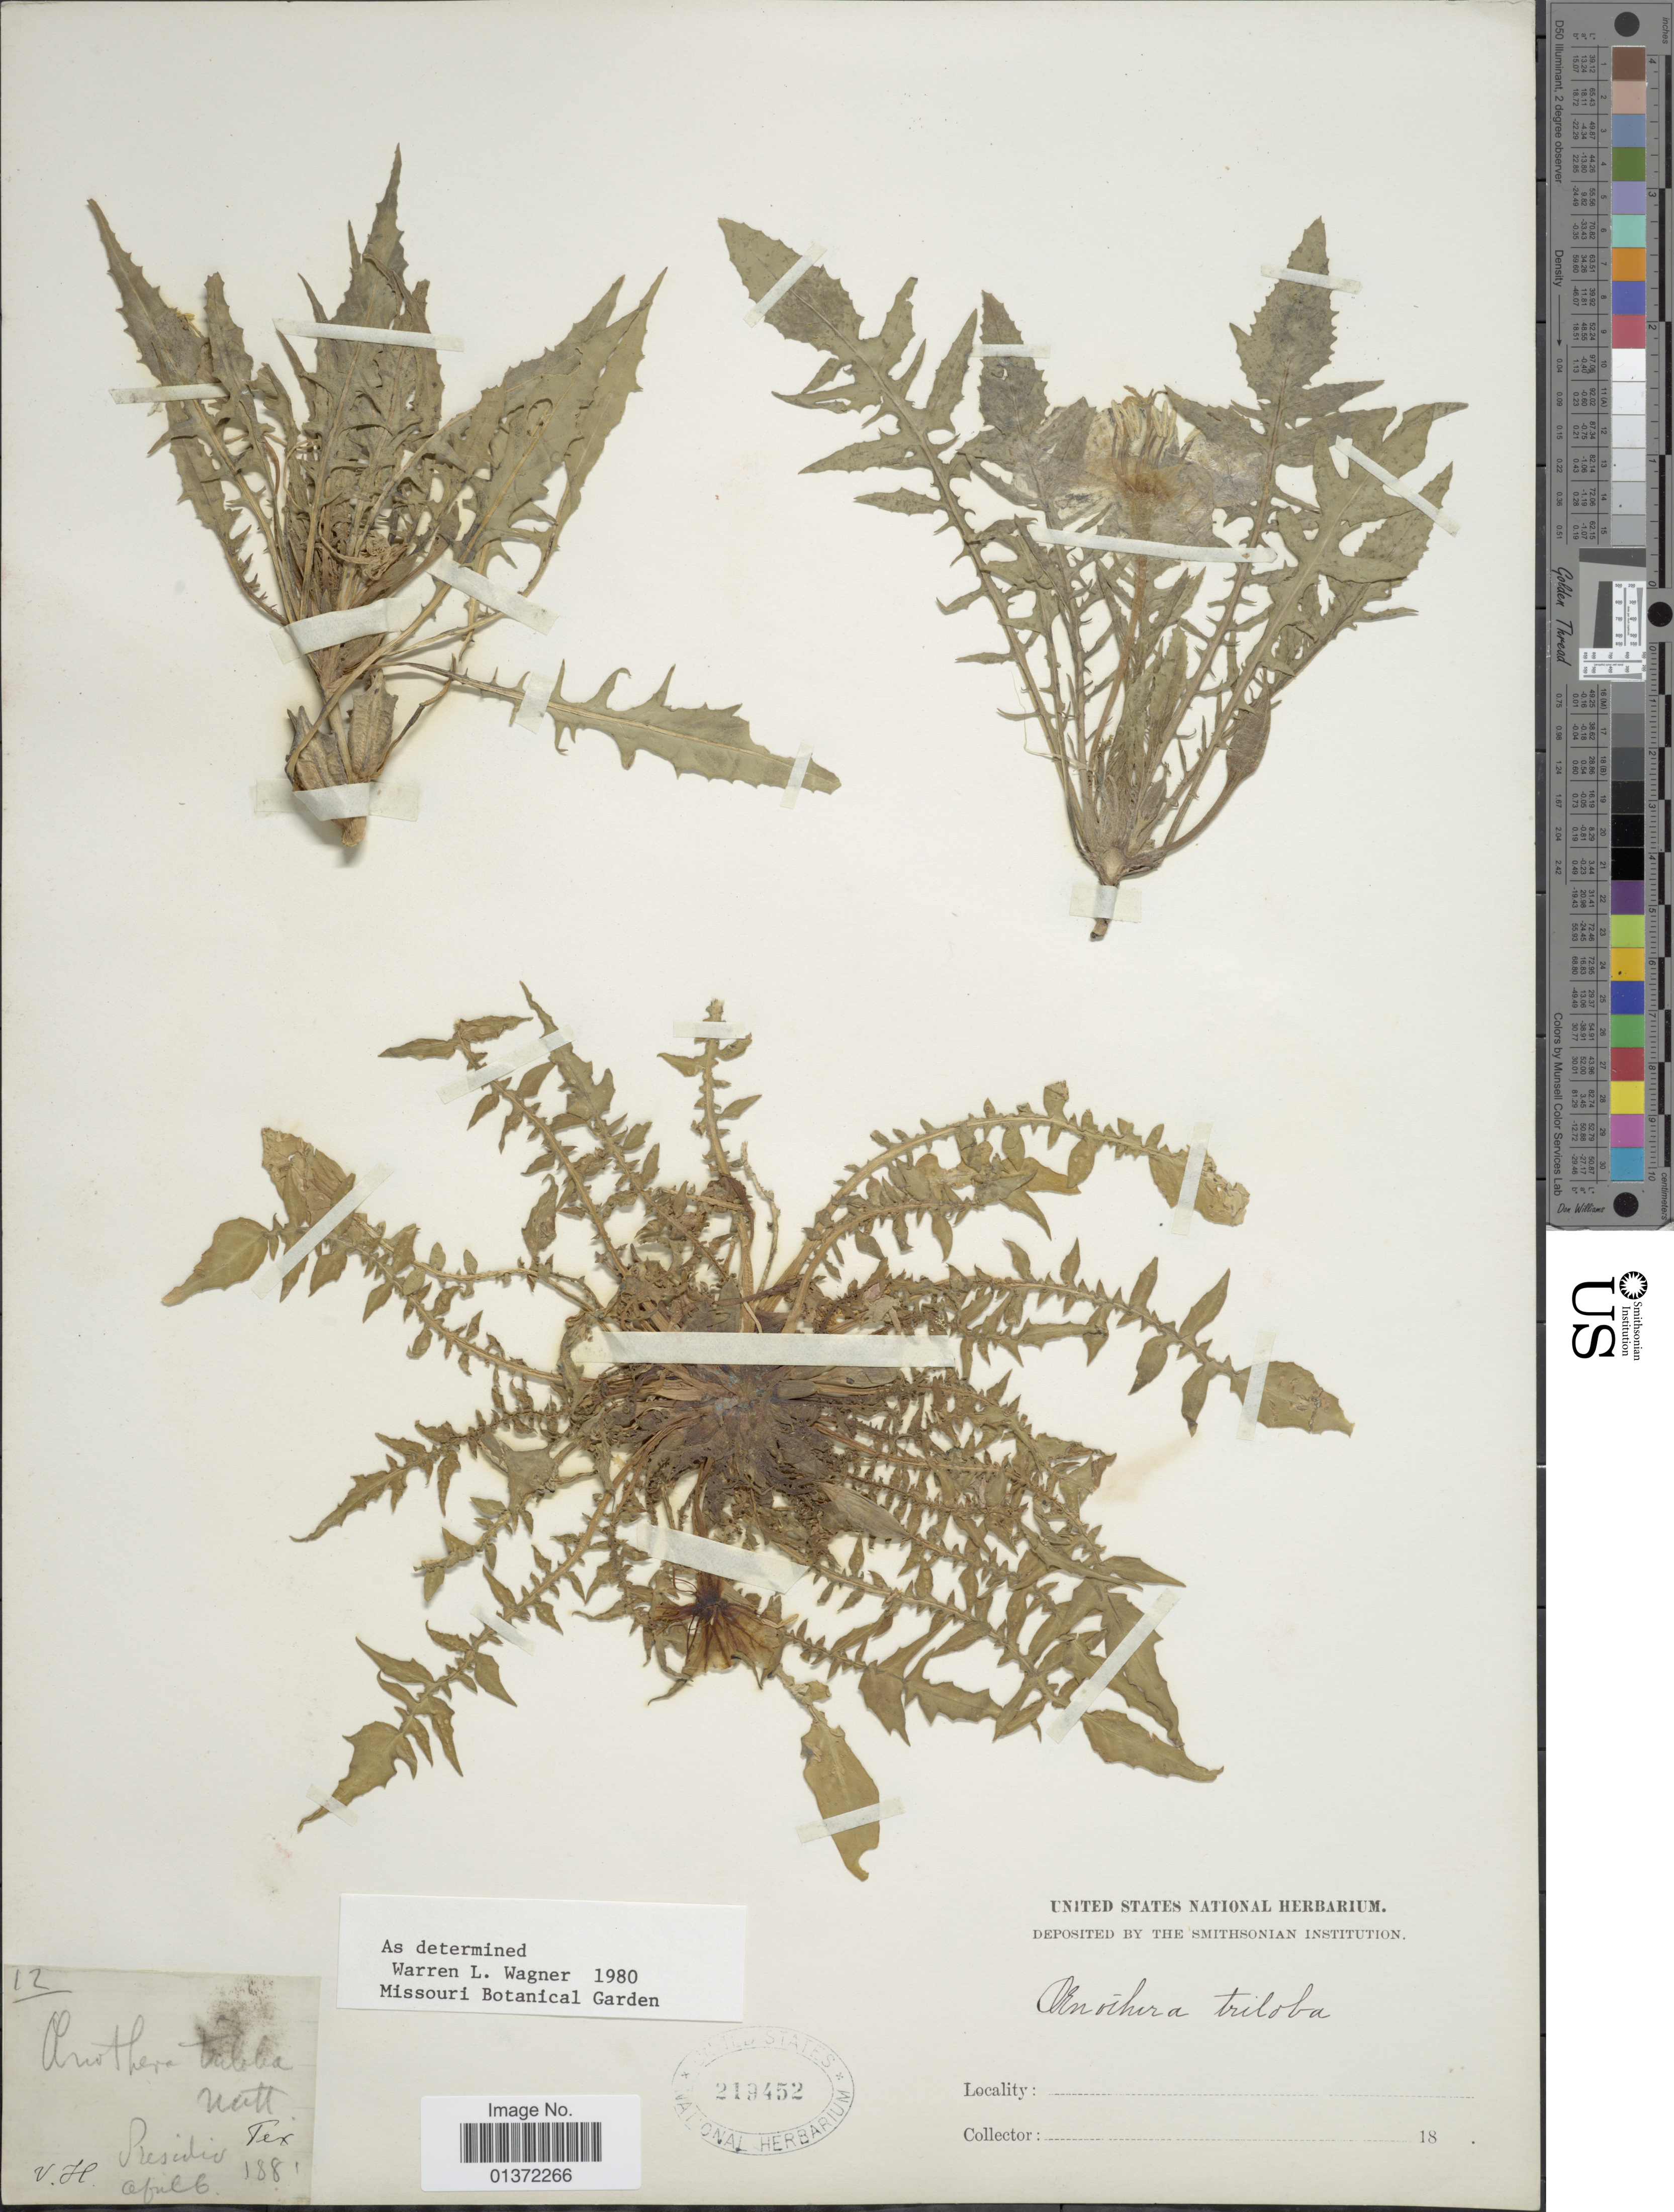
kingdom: Plantae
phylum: Tracheophyta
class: Magnoliopsida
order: Myrtales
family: Onagraceae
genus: Oenothera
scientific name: Oenothera triloba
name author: Nutt.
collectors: V. H.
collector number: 12?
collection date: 1881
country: United States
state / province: Texas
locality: Presidio.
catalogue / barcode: US 219452